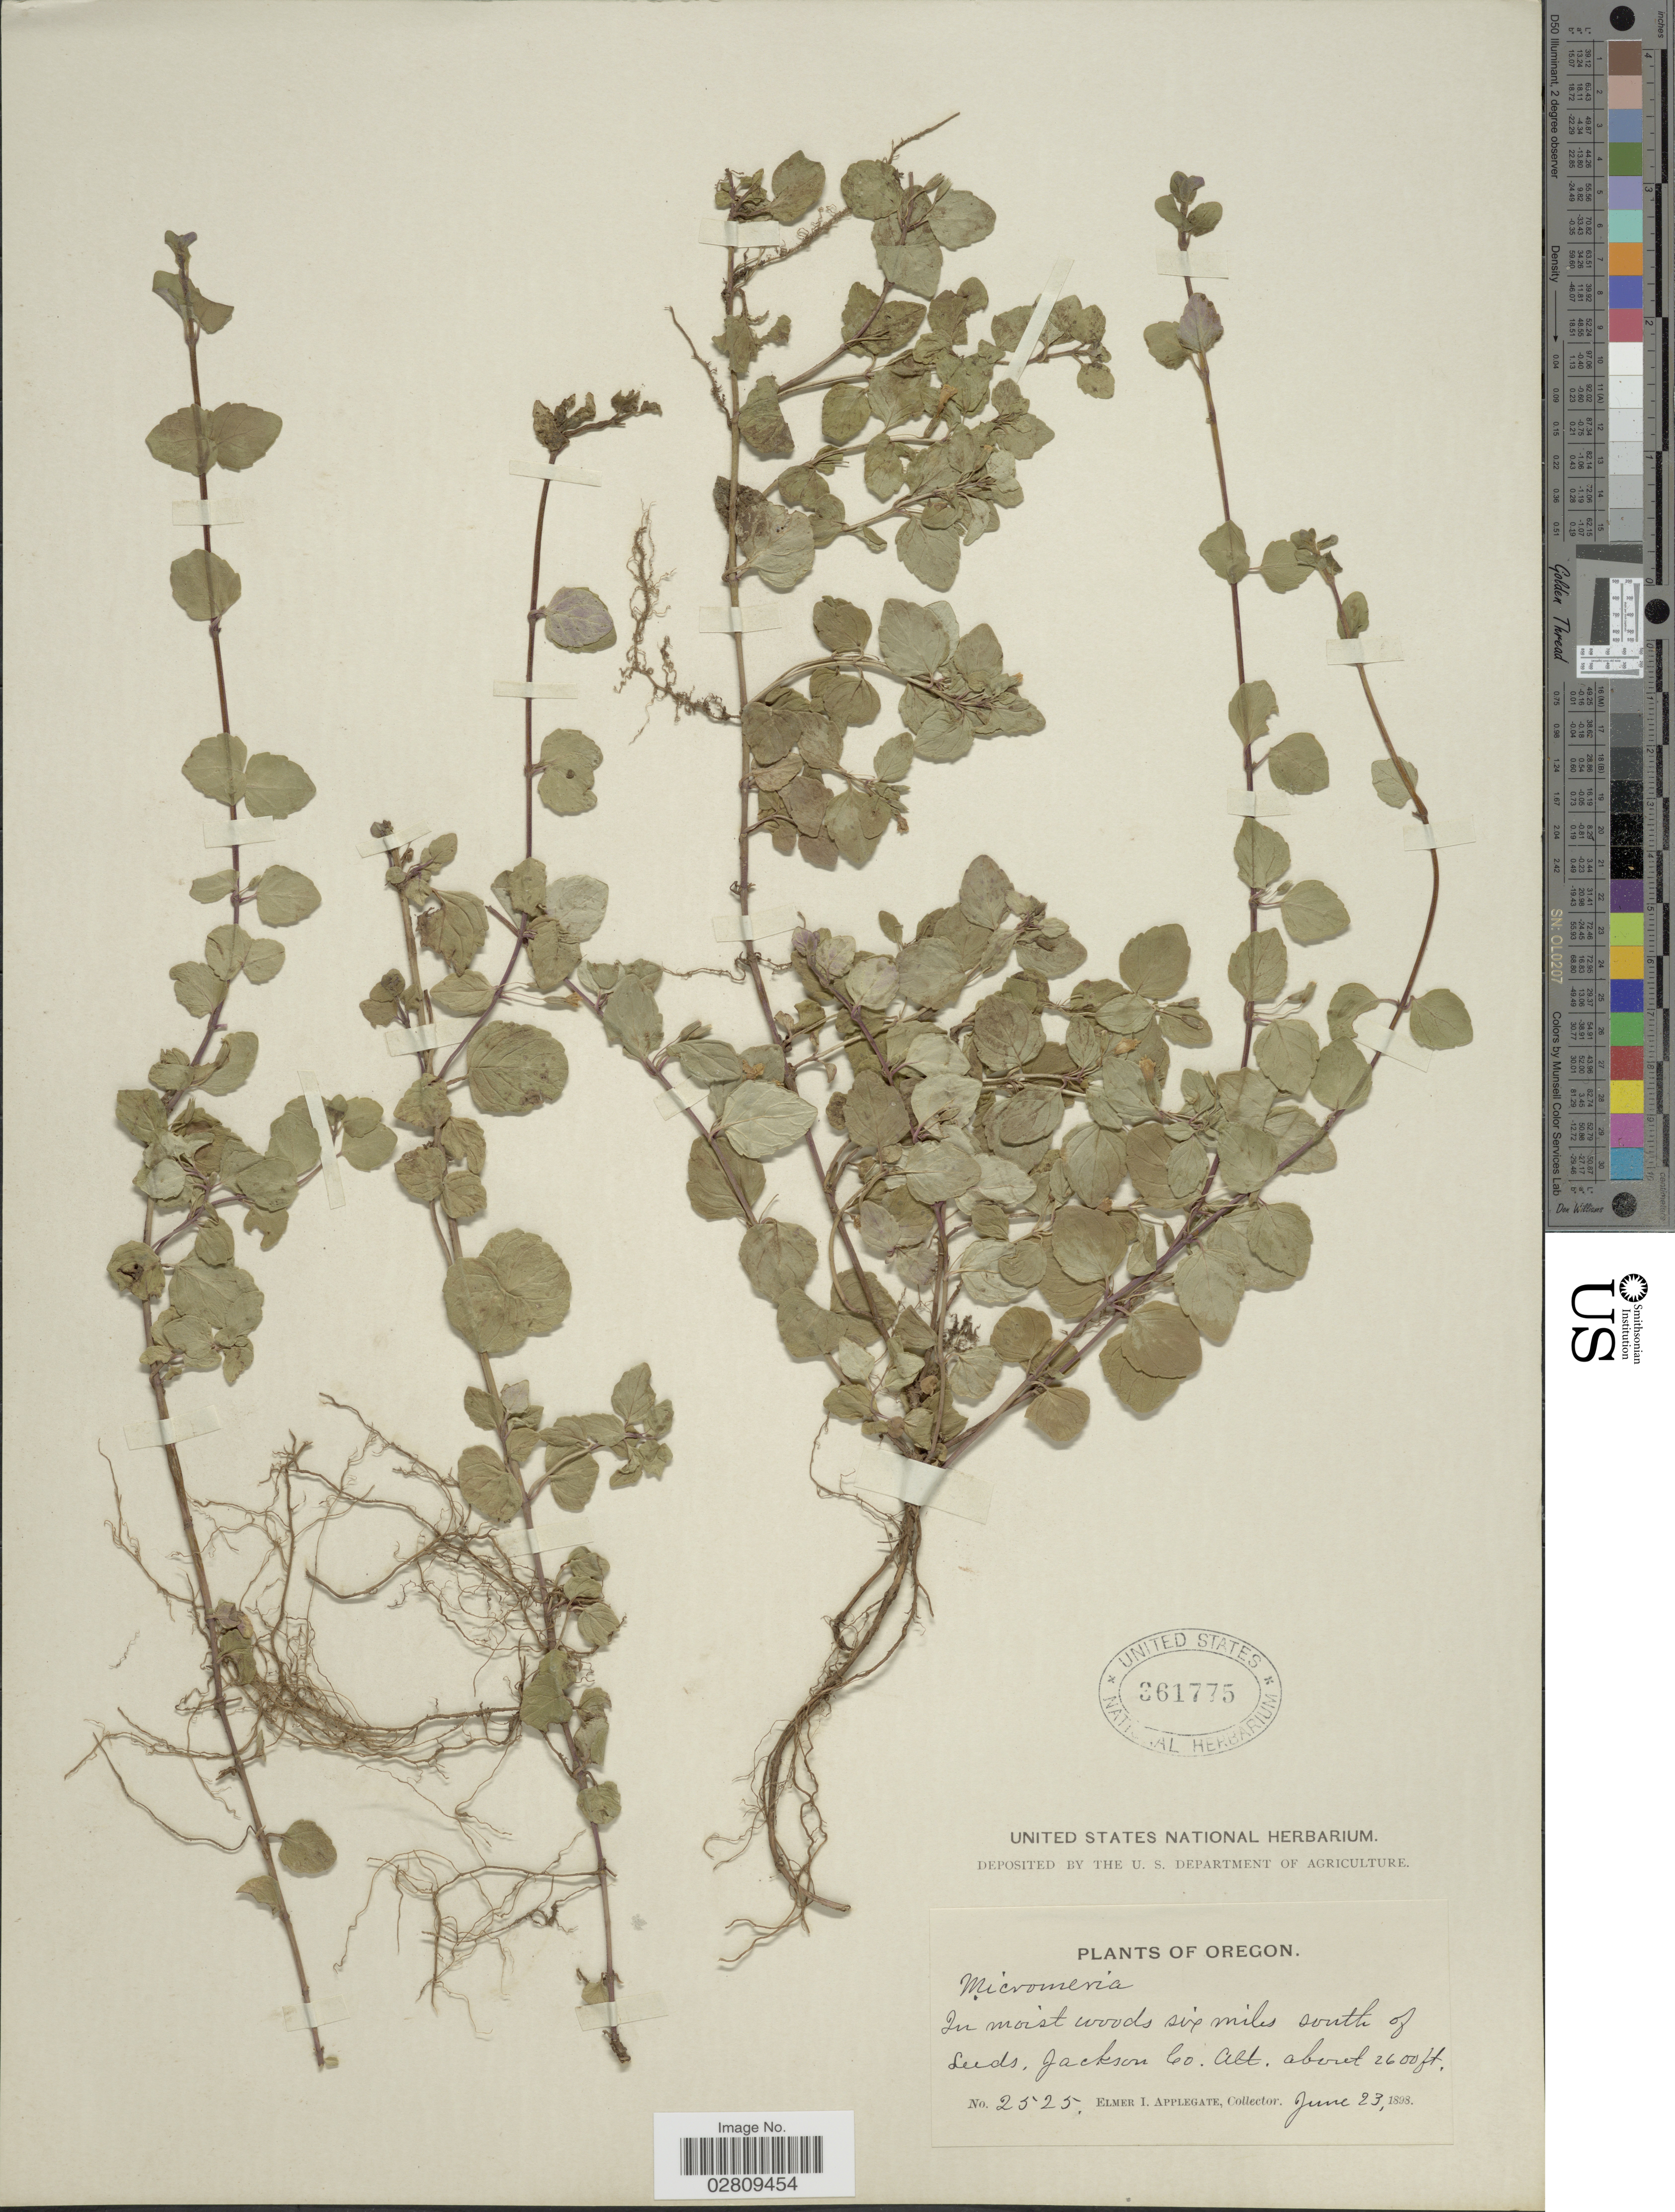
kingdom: Plantae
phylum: Tracheophyta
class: Magnoliopsida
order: Lamiales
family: Lamiaceae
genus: Micromeria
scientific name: Micromeria douglasii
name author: Benth.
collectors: E. I. Applegate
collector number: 2525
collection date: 1898-06-23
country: United States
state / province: Oregon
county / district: Jackson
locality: In moist woods six miles south of Leeds, Jackson Co.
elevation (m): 792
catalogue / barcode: US 361775